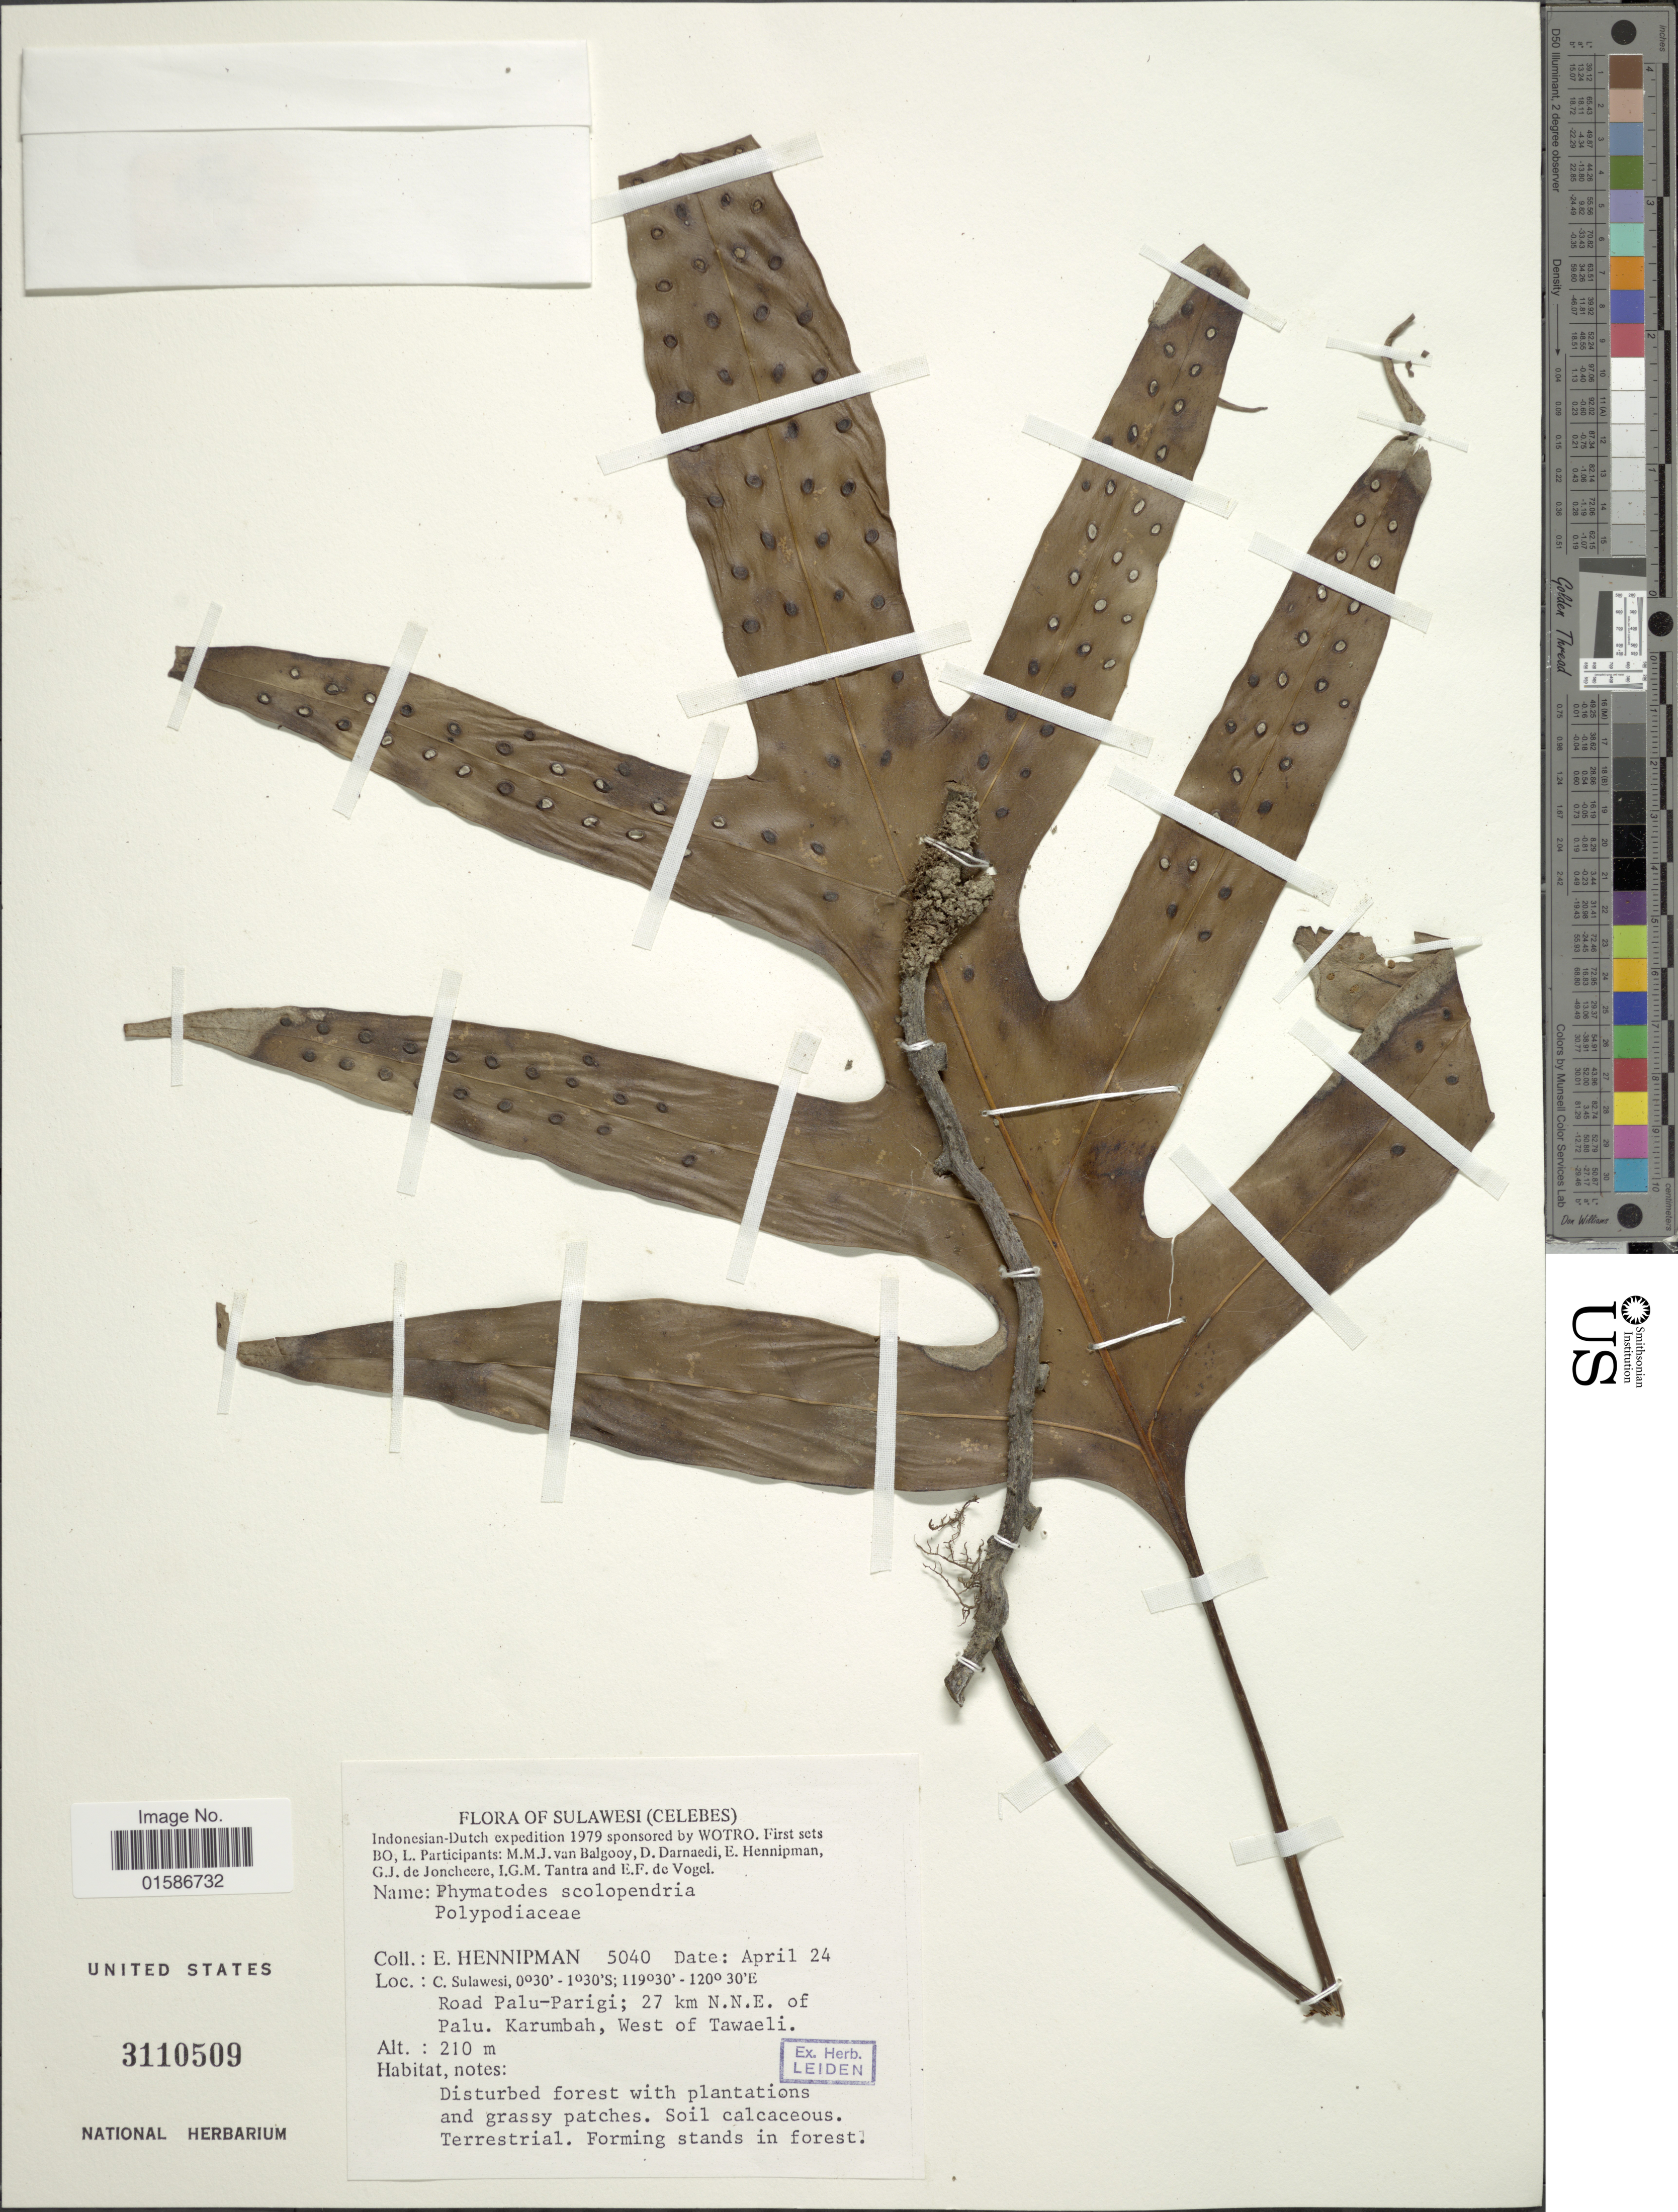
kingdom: Plantae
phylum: Tracheophyta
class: Polypodiopsida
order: Polypodiales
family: Polypodiaceae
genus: Microsorum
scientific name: Microsorum scolopendria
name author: (Burm. f.) Copel.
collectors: E. Hennipman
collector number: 5040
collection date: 1979-04-24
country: Indonesia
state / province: Sulawesi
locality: (Celebes) C. Sulawesi, Road Palu-Parigi; 27 km N.N.E. of Palu. Karumbah, West of Tawaeli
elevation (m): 210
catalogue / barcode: US 3110509